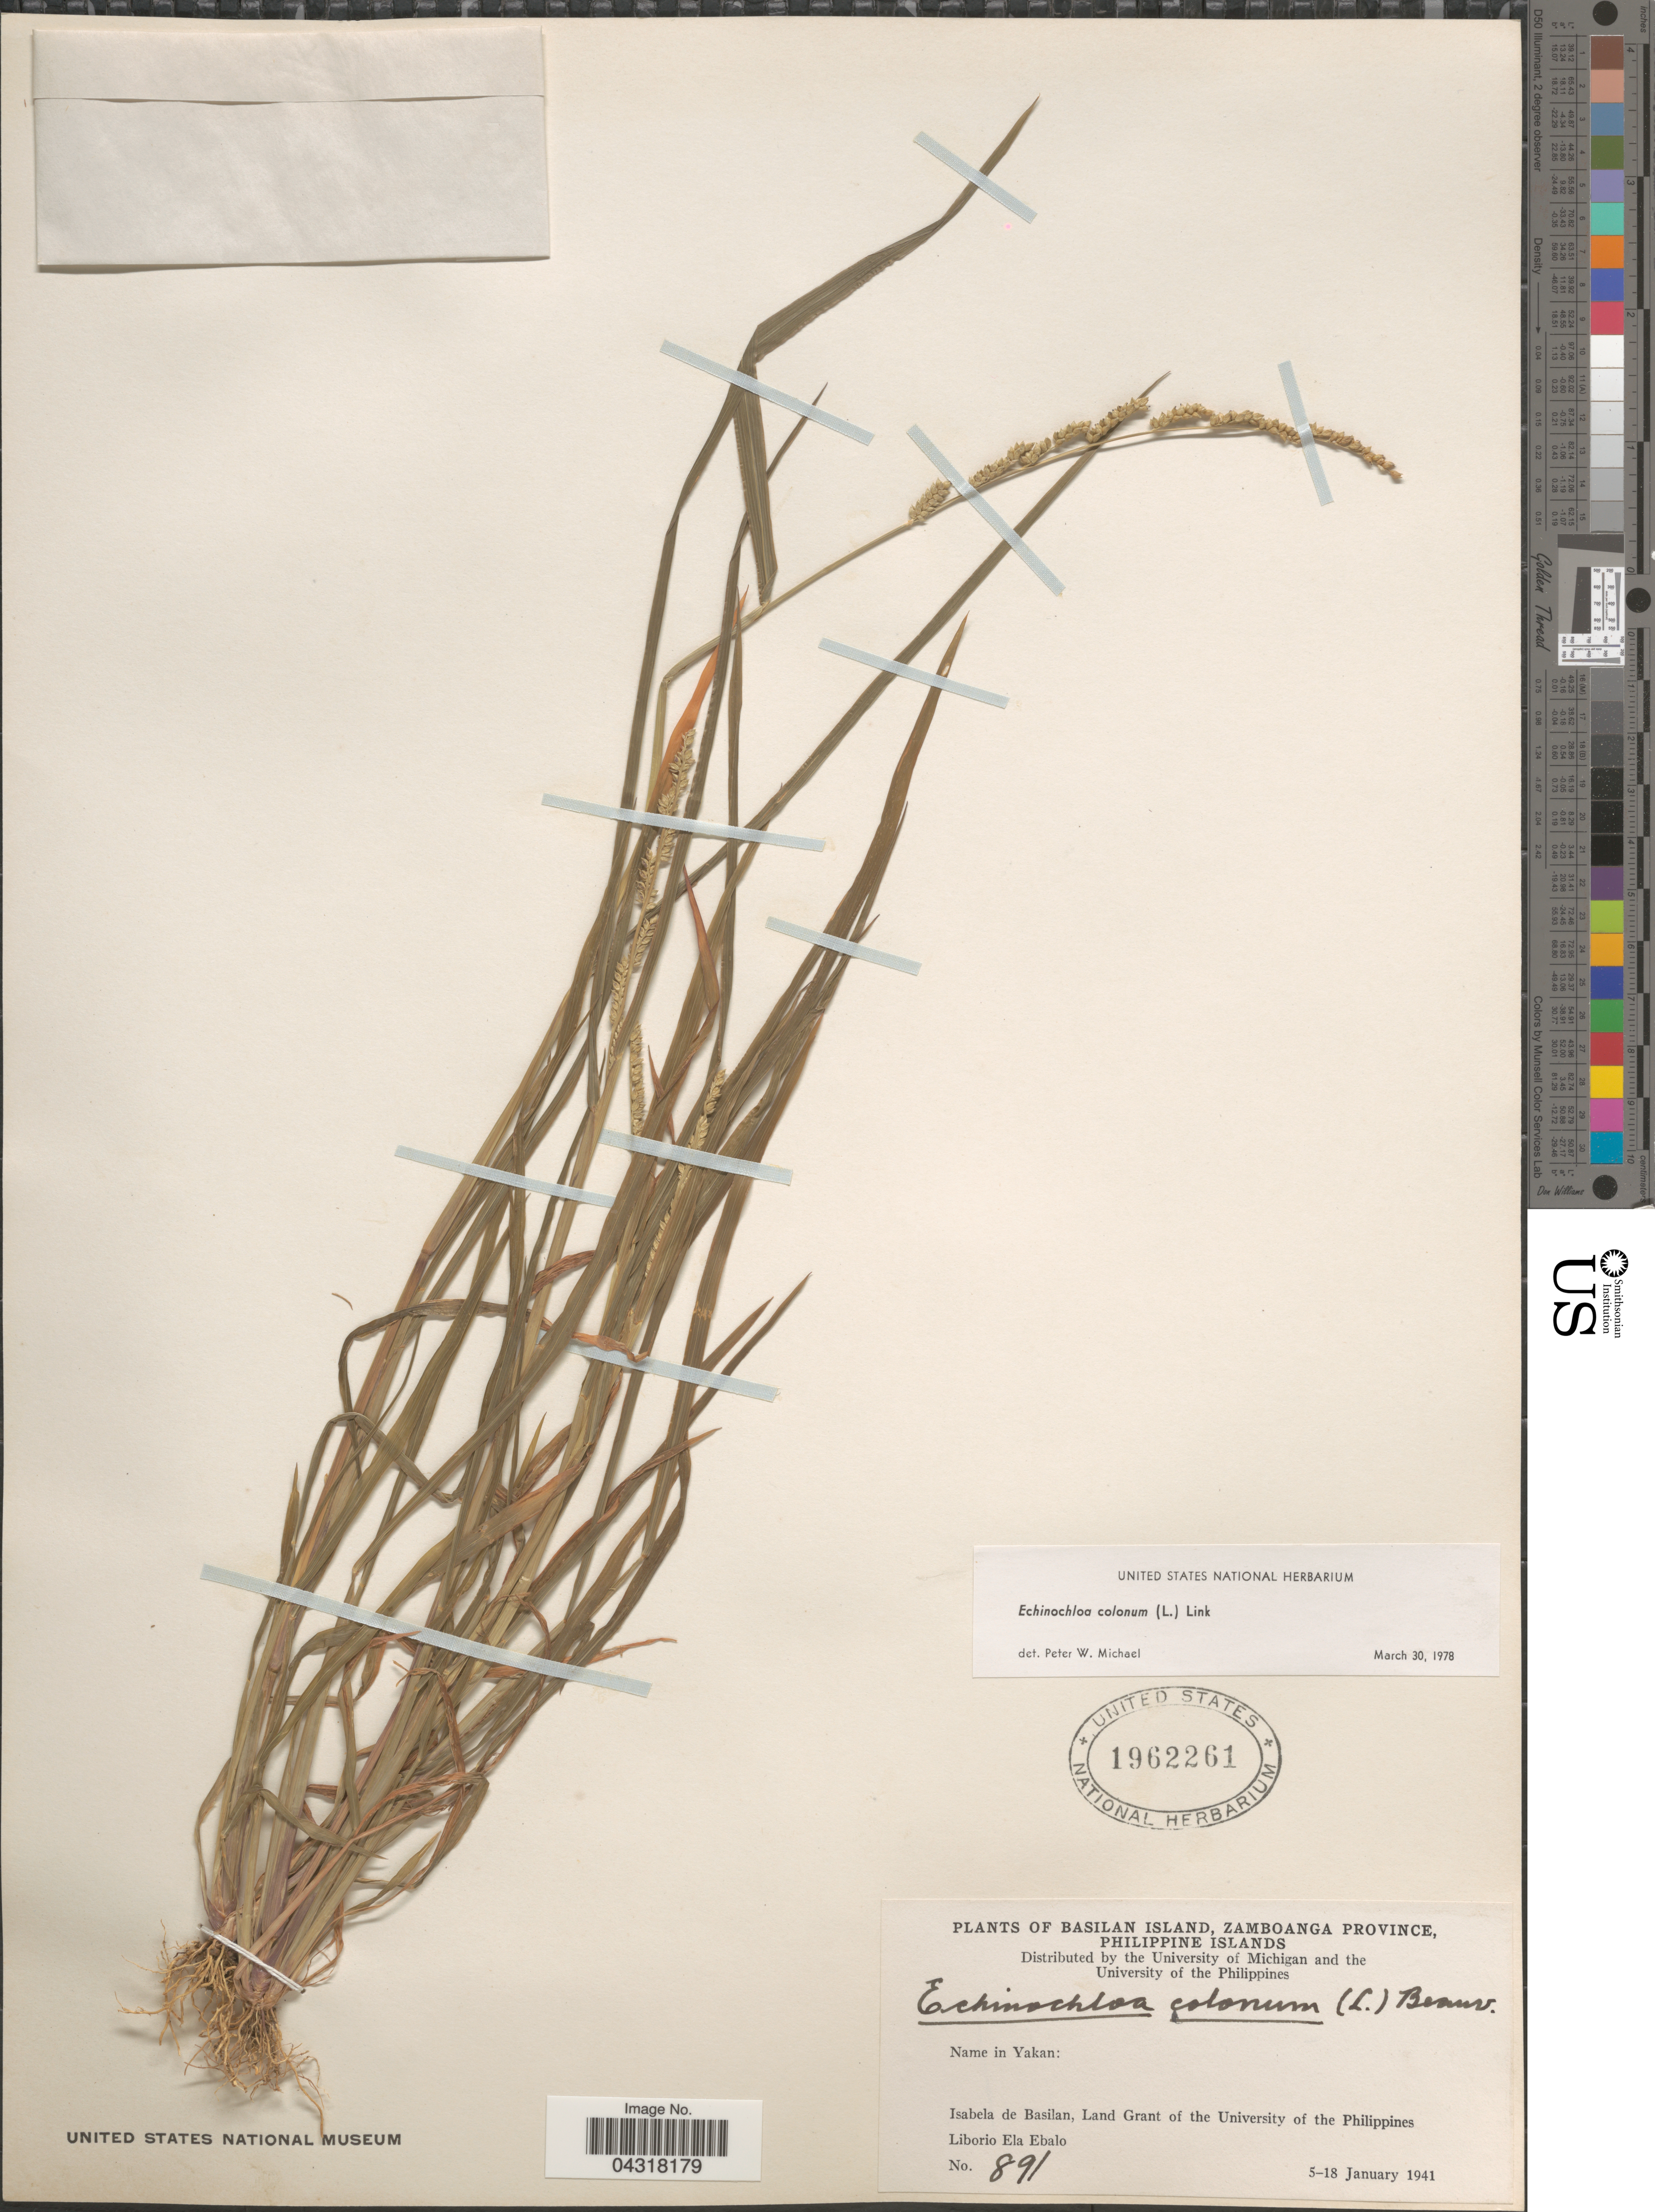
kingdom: Plantae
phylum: Tracheophyta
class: Liliopsida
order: Poales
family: Poaceae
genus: Echinochloa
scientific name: Echinochloa colona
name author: (L.) Link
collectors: L. Ebalo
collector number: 891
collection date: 1941-01-05/1941-01-18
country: Philippines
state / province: Muslim Mindanao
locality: Basilan Island, Zamboanga Province. Isabela de Basilan, Land Grant of the University of the Philippines.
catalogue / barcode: US 1962261